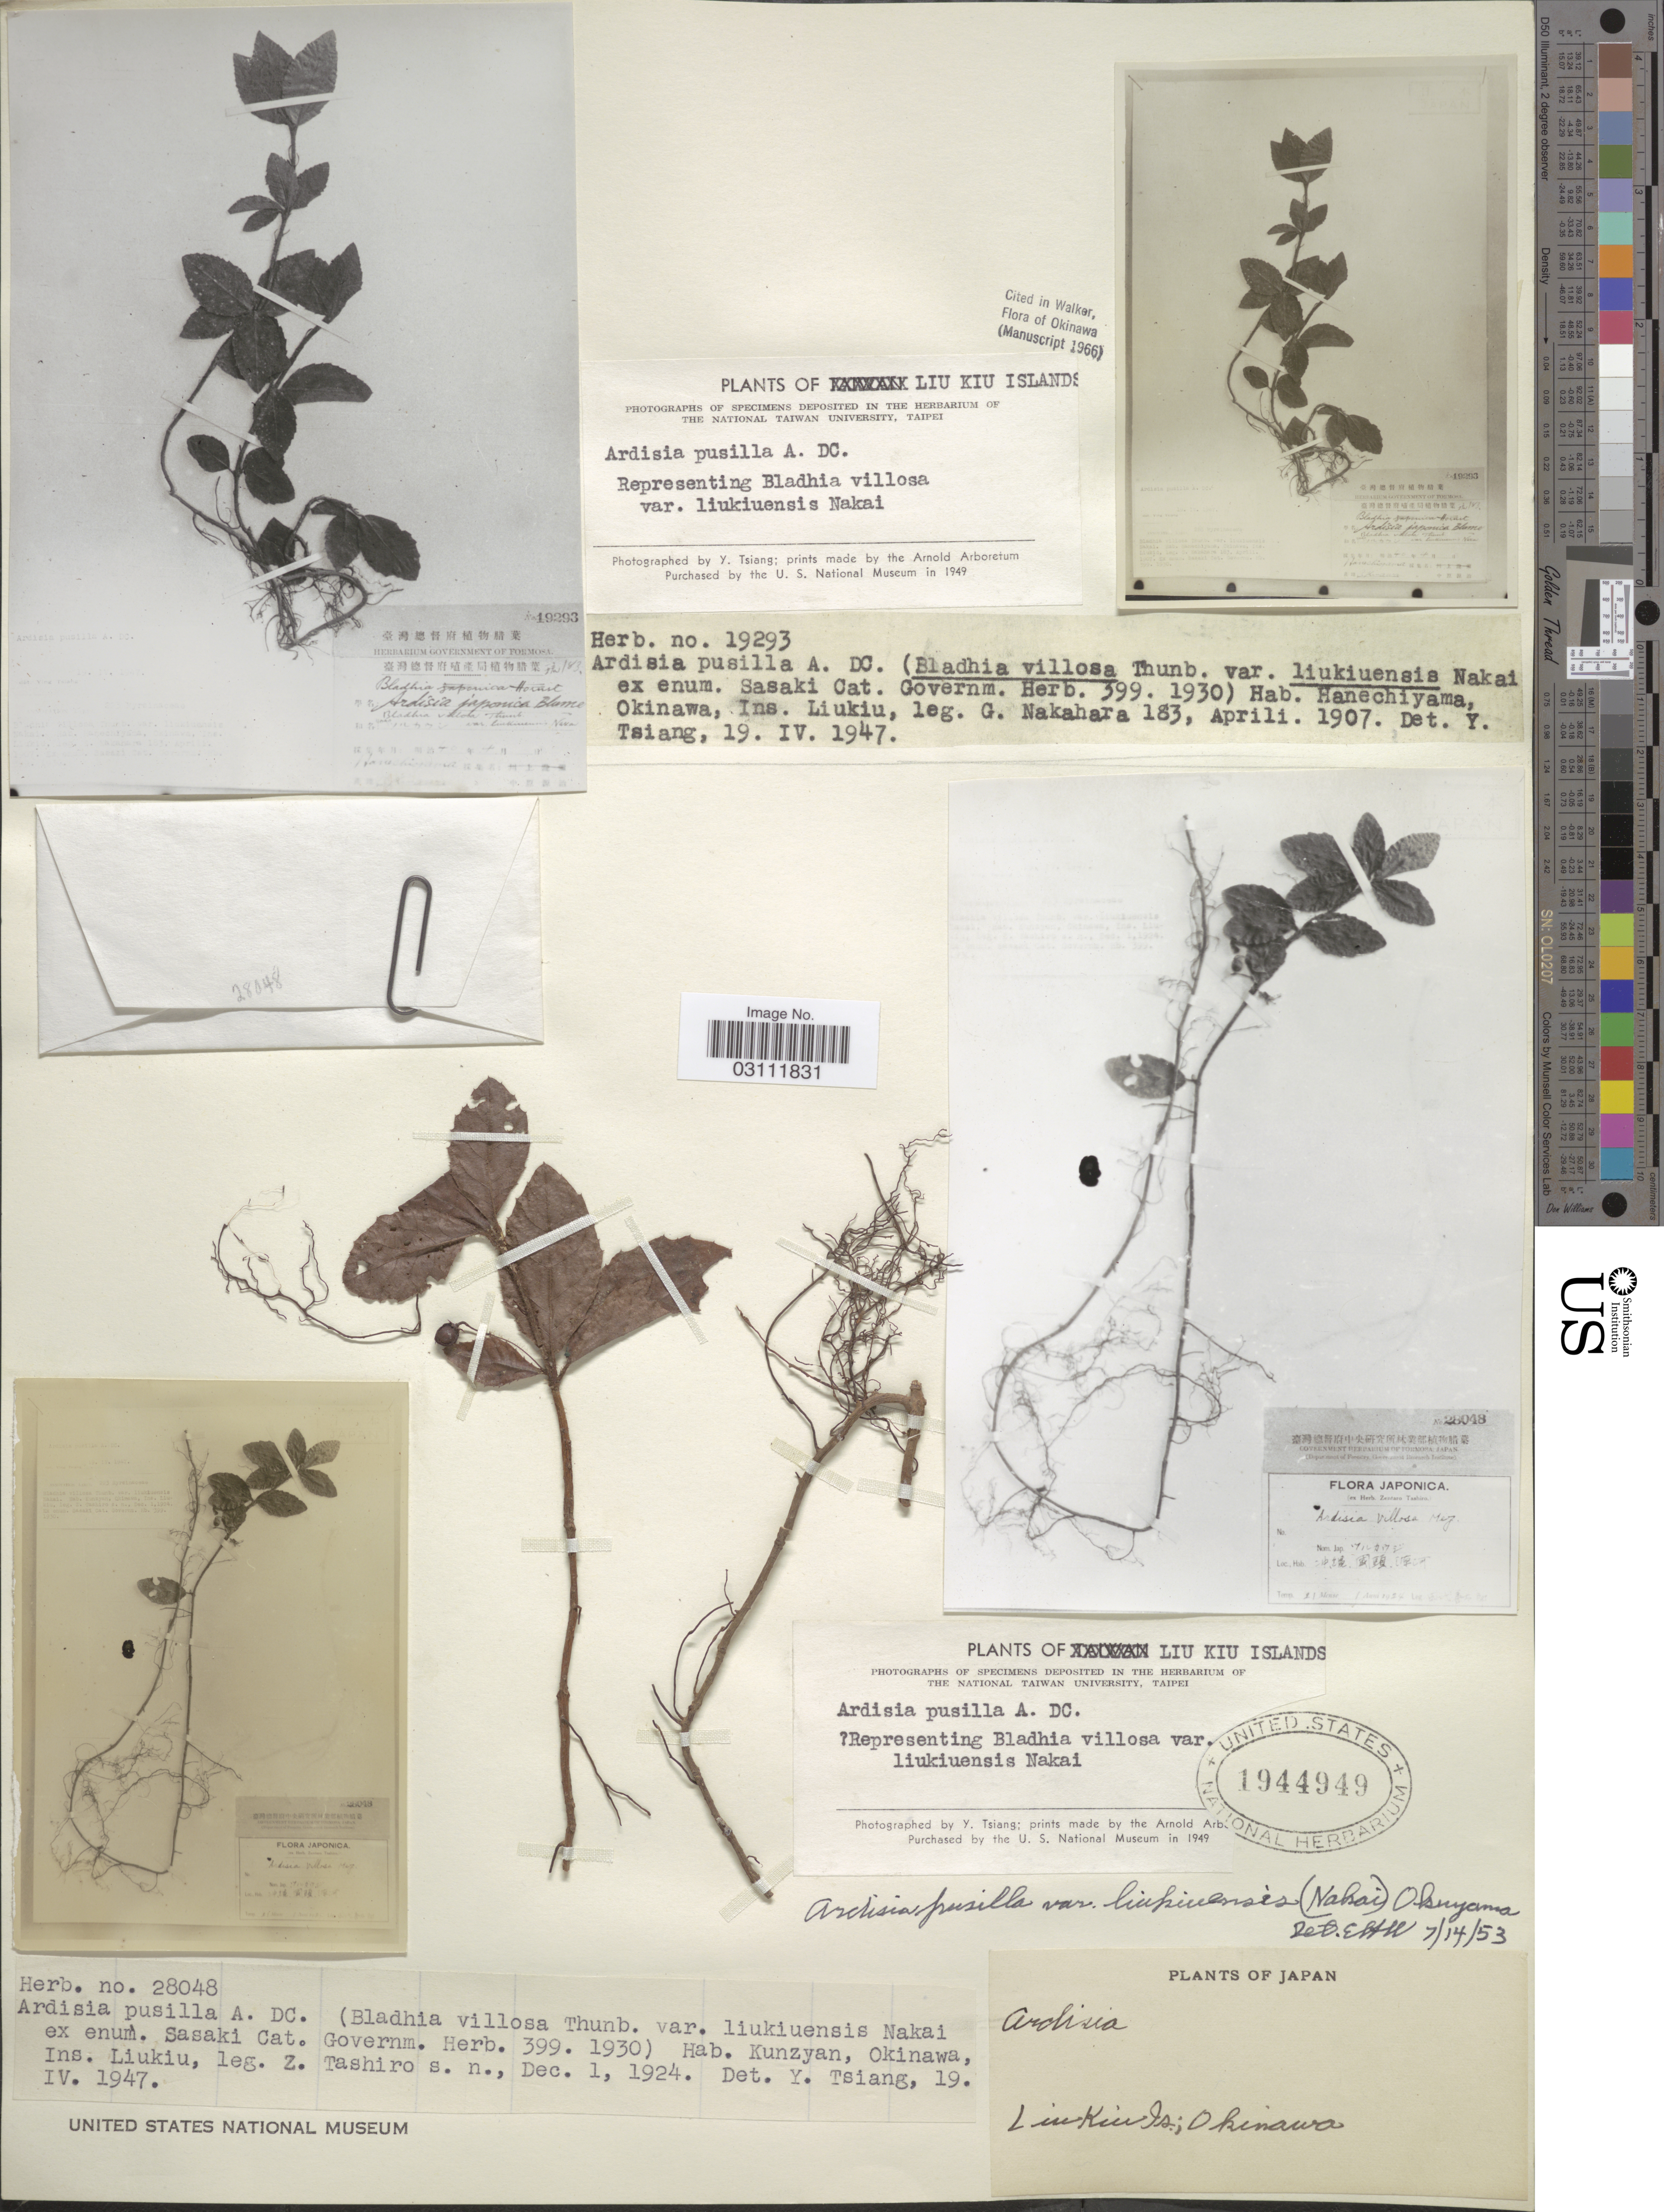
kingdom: Plantae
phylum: Tracheophyta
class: Magnoliopsida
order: Ericales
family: Primulaceae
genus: Ardisia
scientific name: Ardisia pusilla var. liukiuensis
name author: (Nakai) Okuyama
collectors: Z. Tashiro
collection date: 1924-12-01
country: Japan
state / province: Okinawa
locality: Kunzyan, Okinawa, Ins. Liukiu.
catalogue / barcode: US 1944949